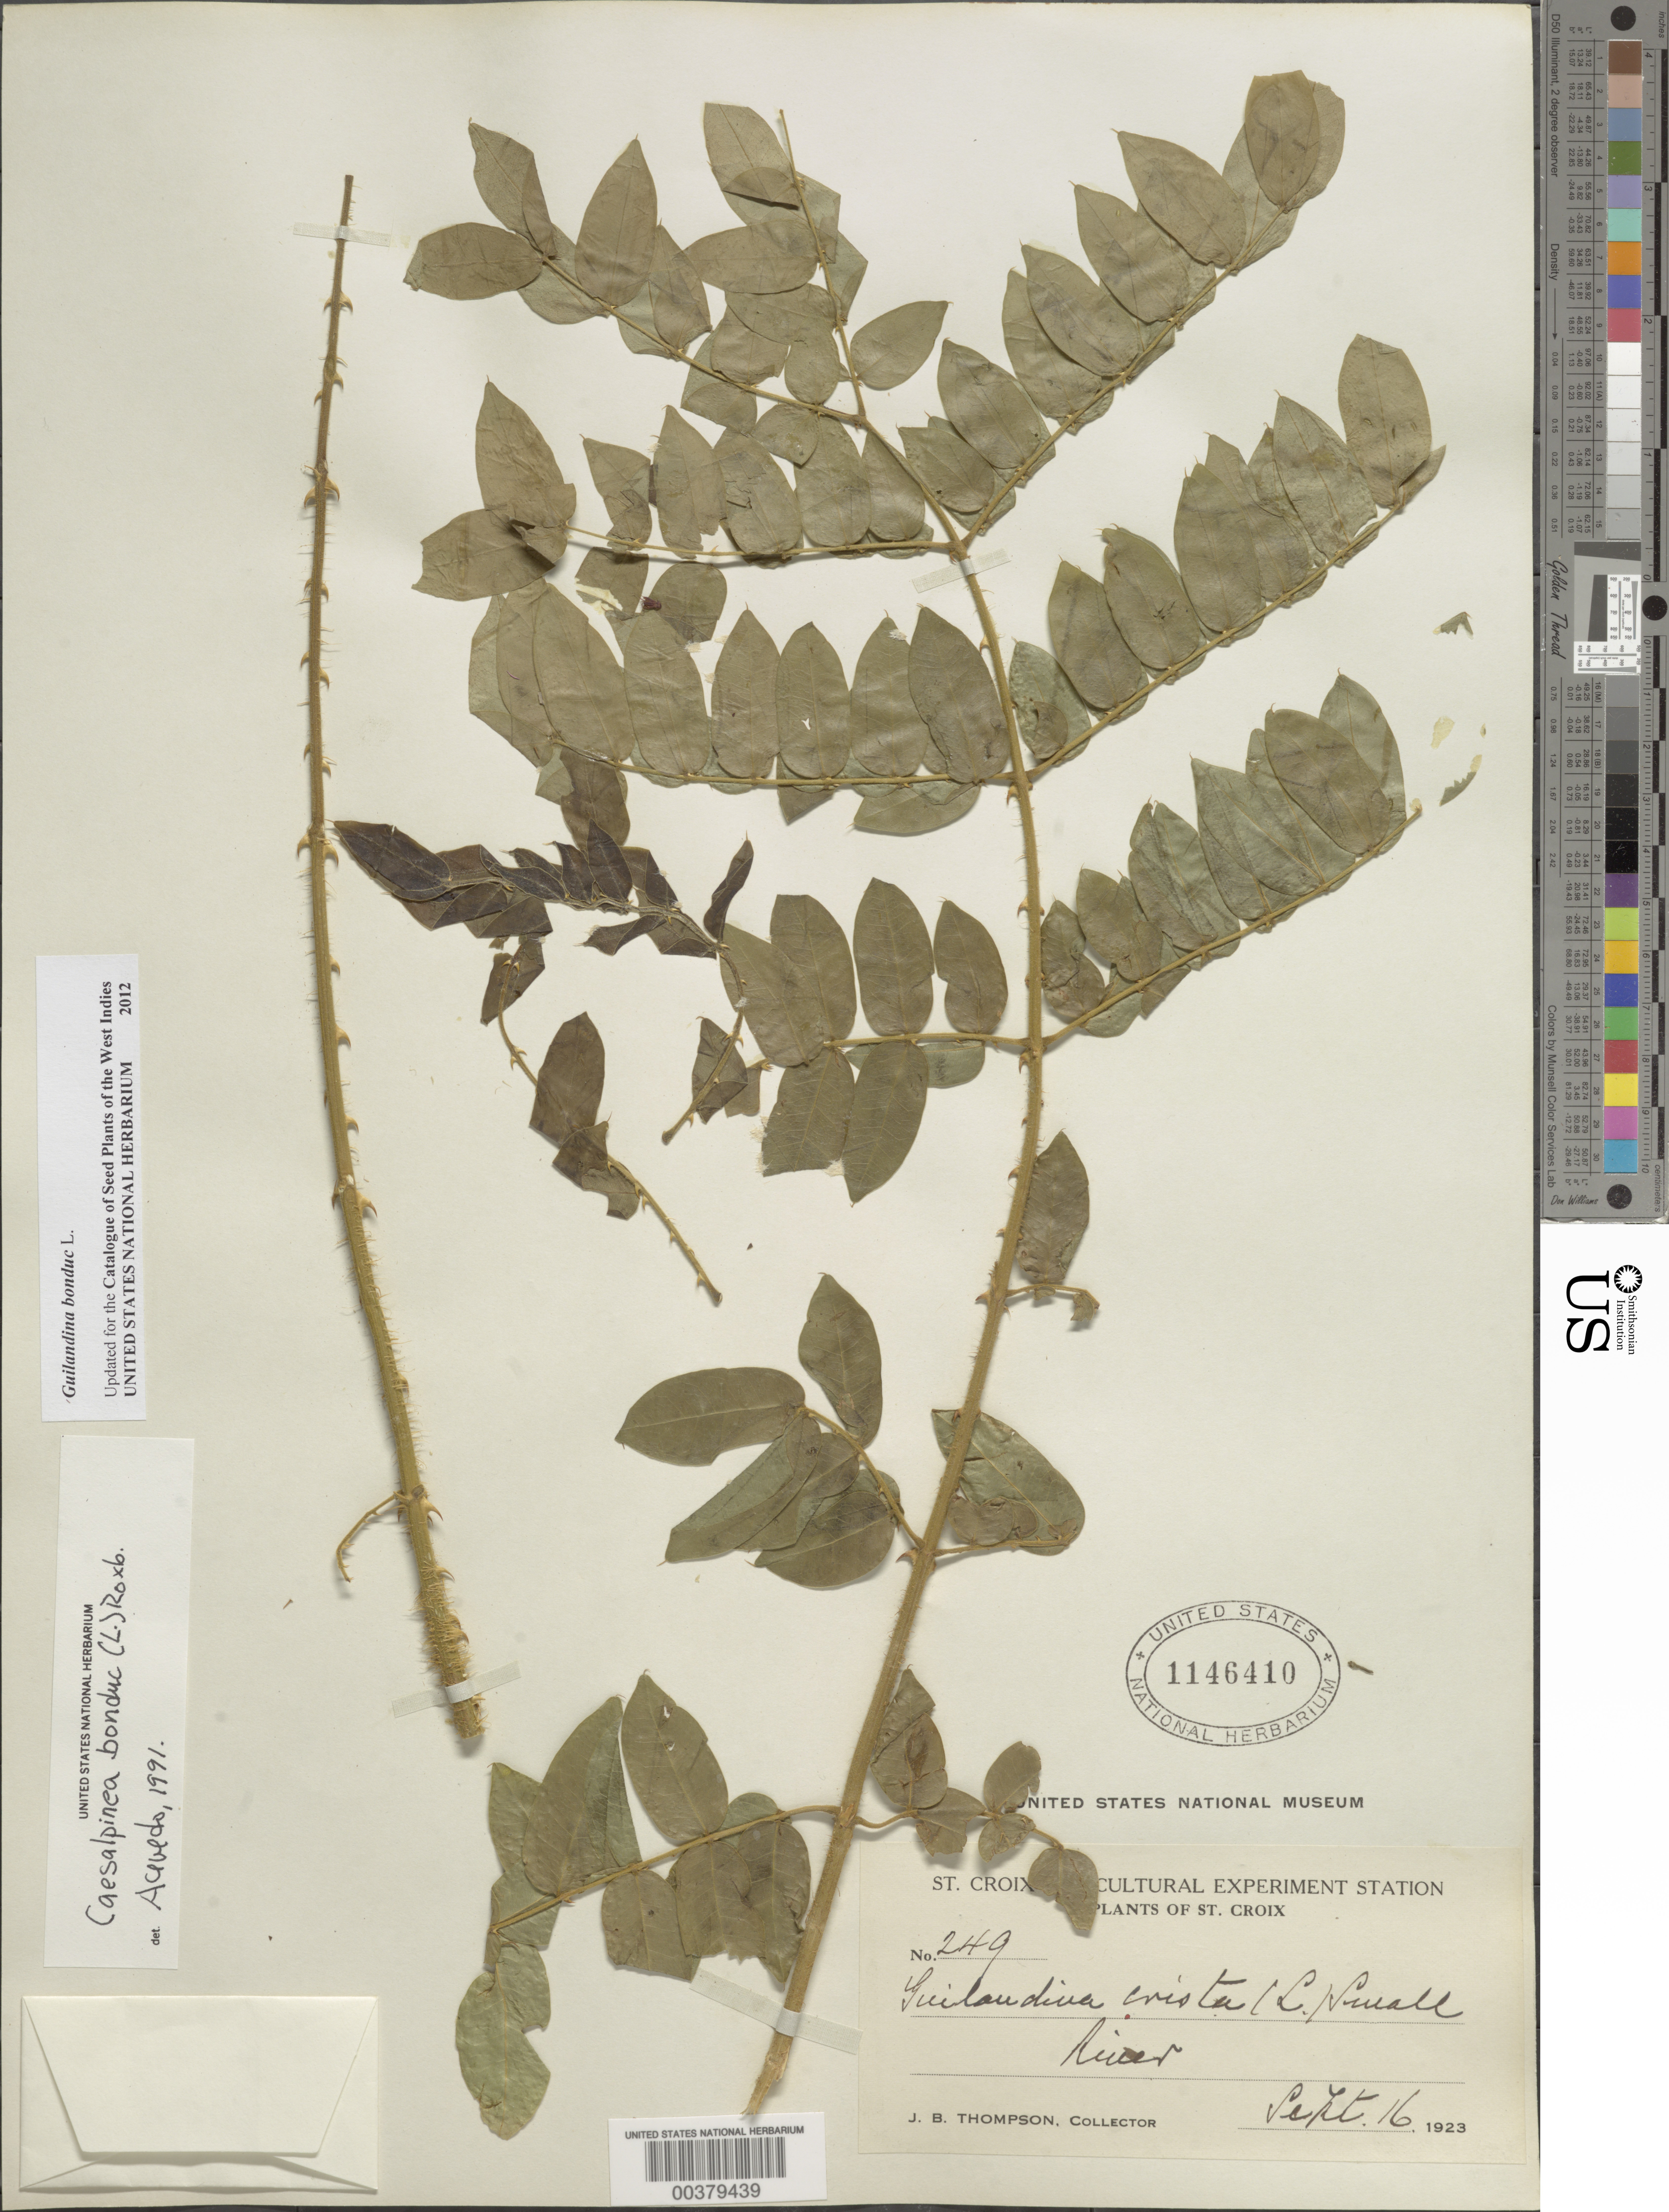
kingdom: Plantae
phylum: Tracheophyta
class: Magnoliopsida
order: Fabales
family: Fabaceae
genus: Guilandina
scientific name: Guilandina bonduc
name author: L.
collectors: J. B. Thompson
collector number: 249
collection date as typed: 16 Sep 1923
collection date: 1923-09-16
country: U.S. Virgin Islands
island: St. Croix Island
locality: River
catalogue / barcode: US 1146410